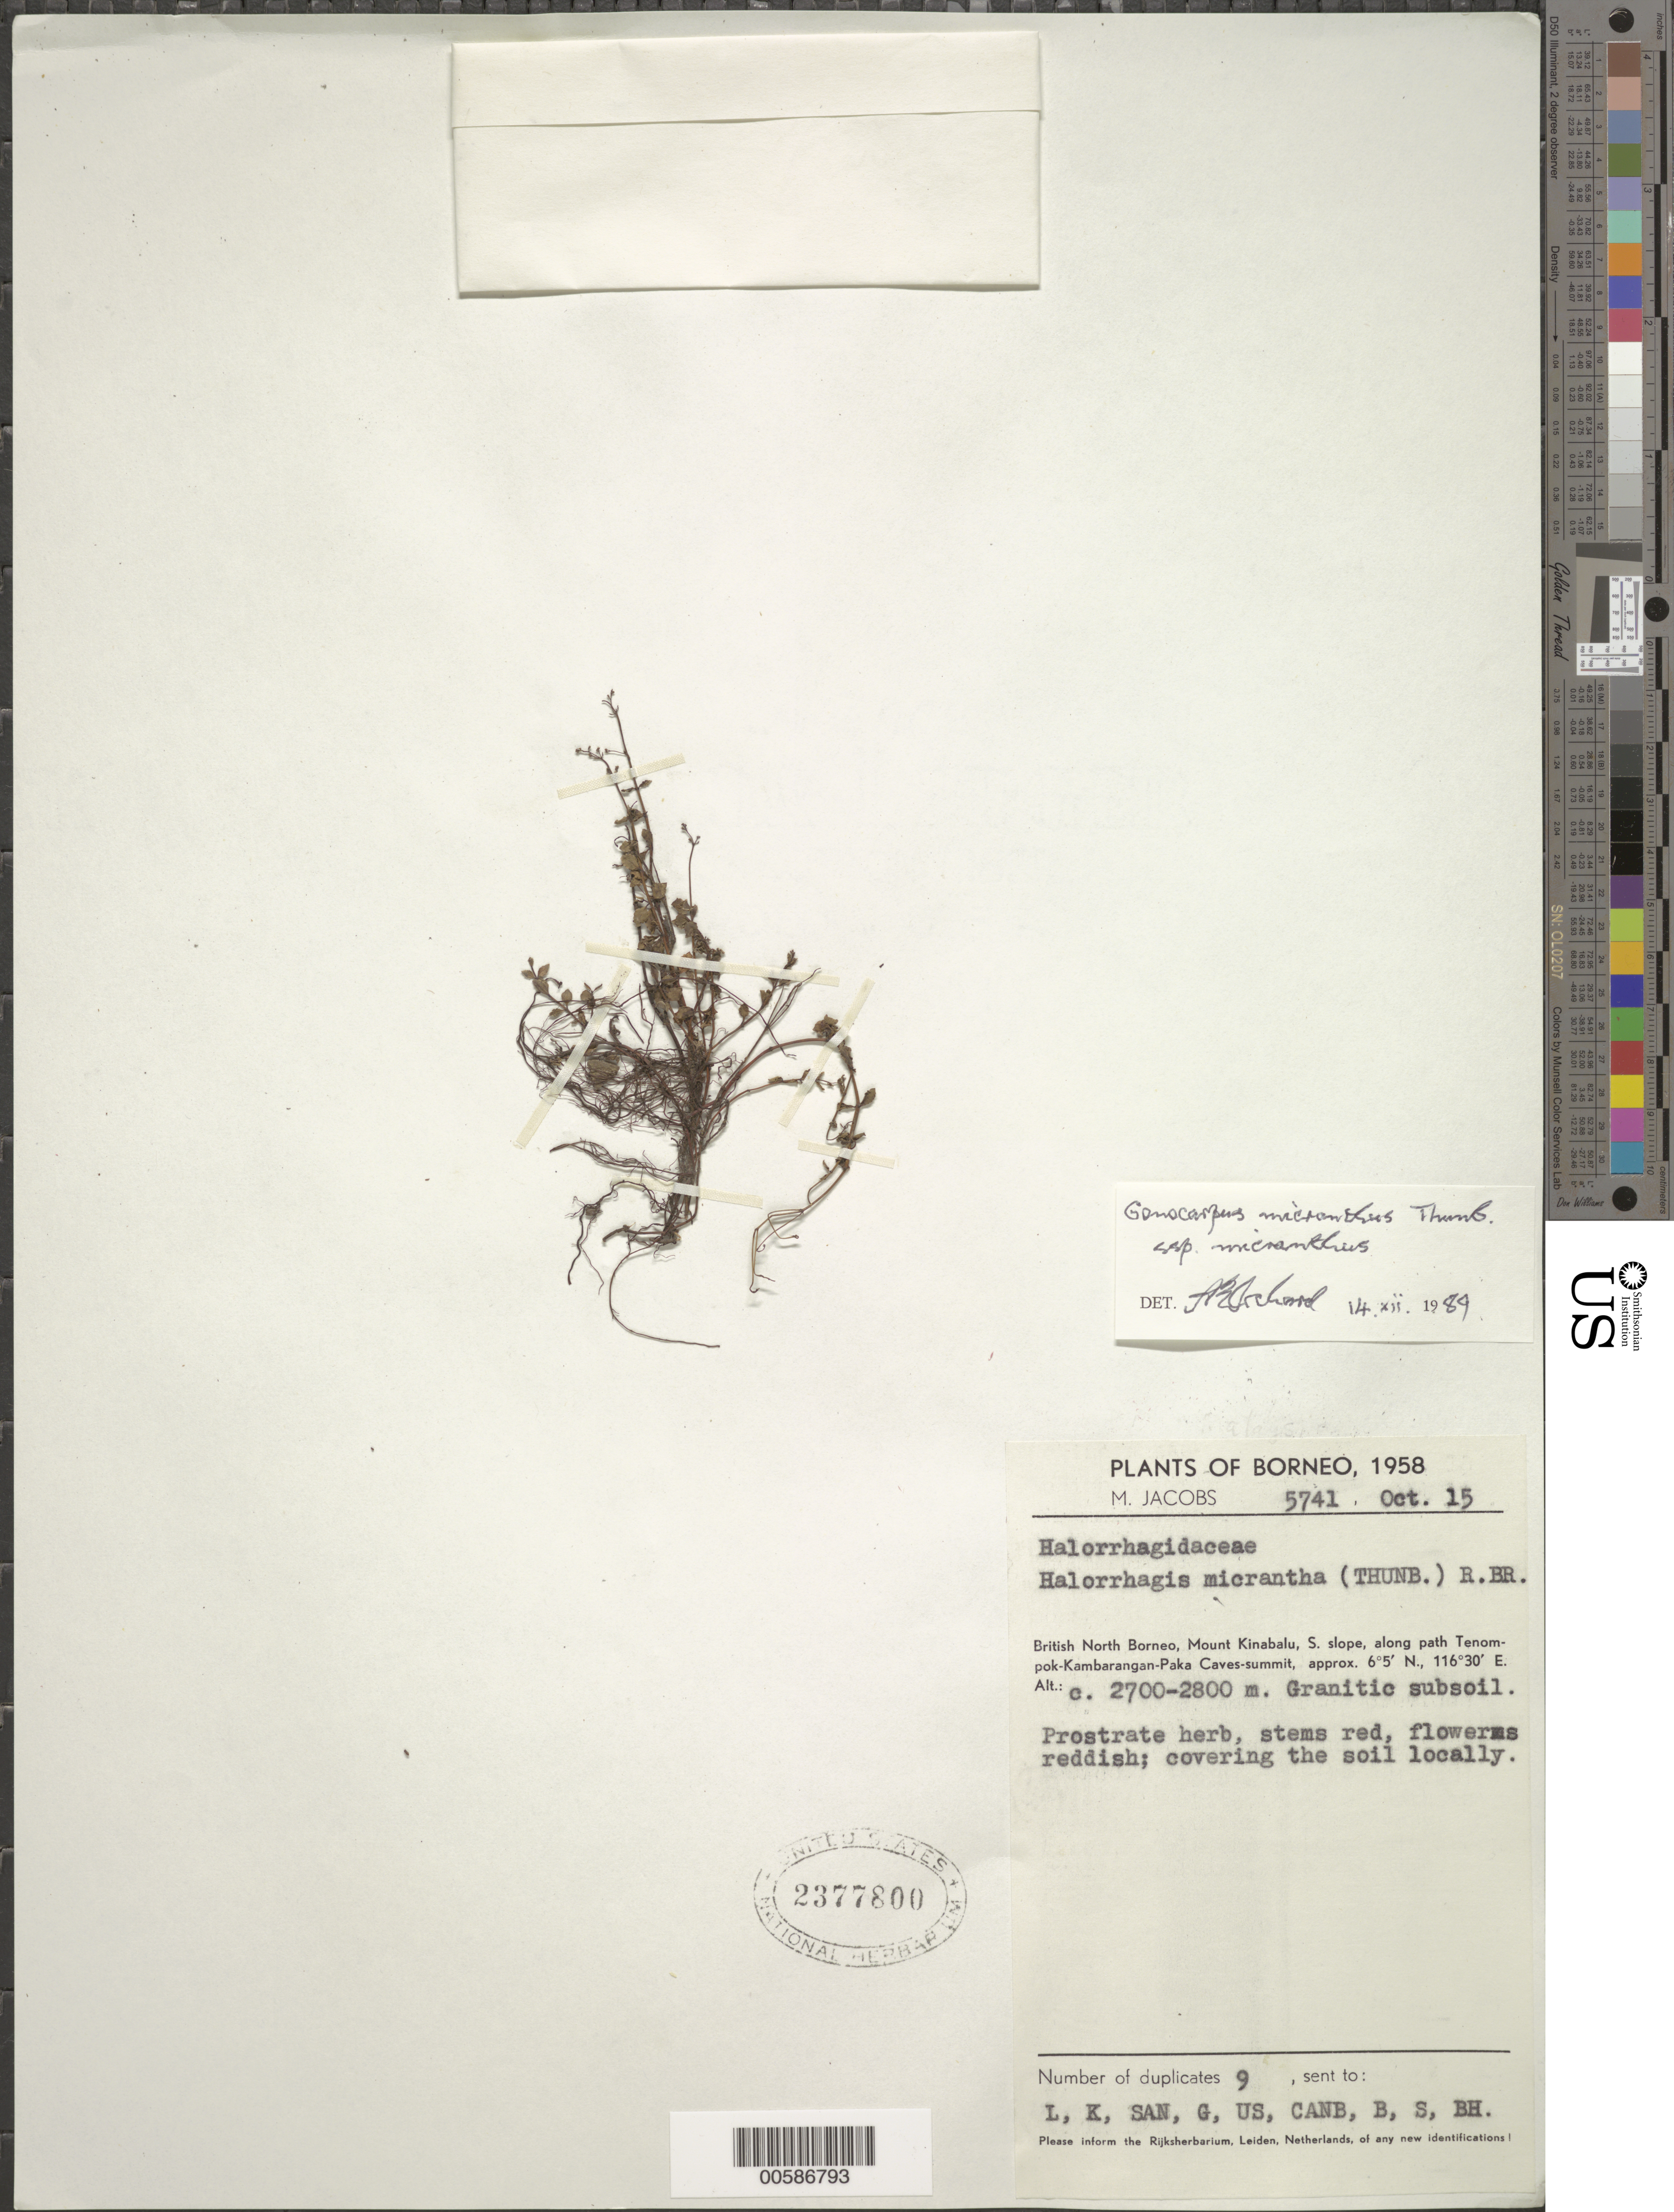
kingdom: Plantae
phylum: Tracheophyta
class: Magnoliopsida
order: Saxifragales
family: Haloragaceae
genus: Gonocarpus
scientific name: Gonocarpus micranthus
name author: Thunb.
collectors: M. R. Jacobs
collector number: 5741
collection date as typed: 15 Oct 1958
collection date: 1958-10-15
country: Malaysia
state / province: Sabah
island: Borneo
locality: Mount Kinabalu, path to Tenompok-Kambarangan-Para Caves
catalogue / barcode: US 2377800